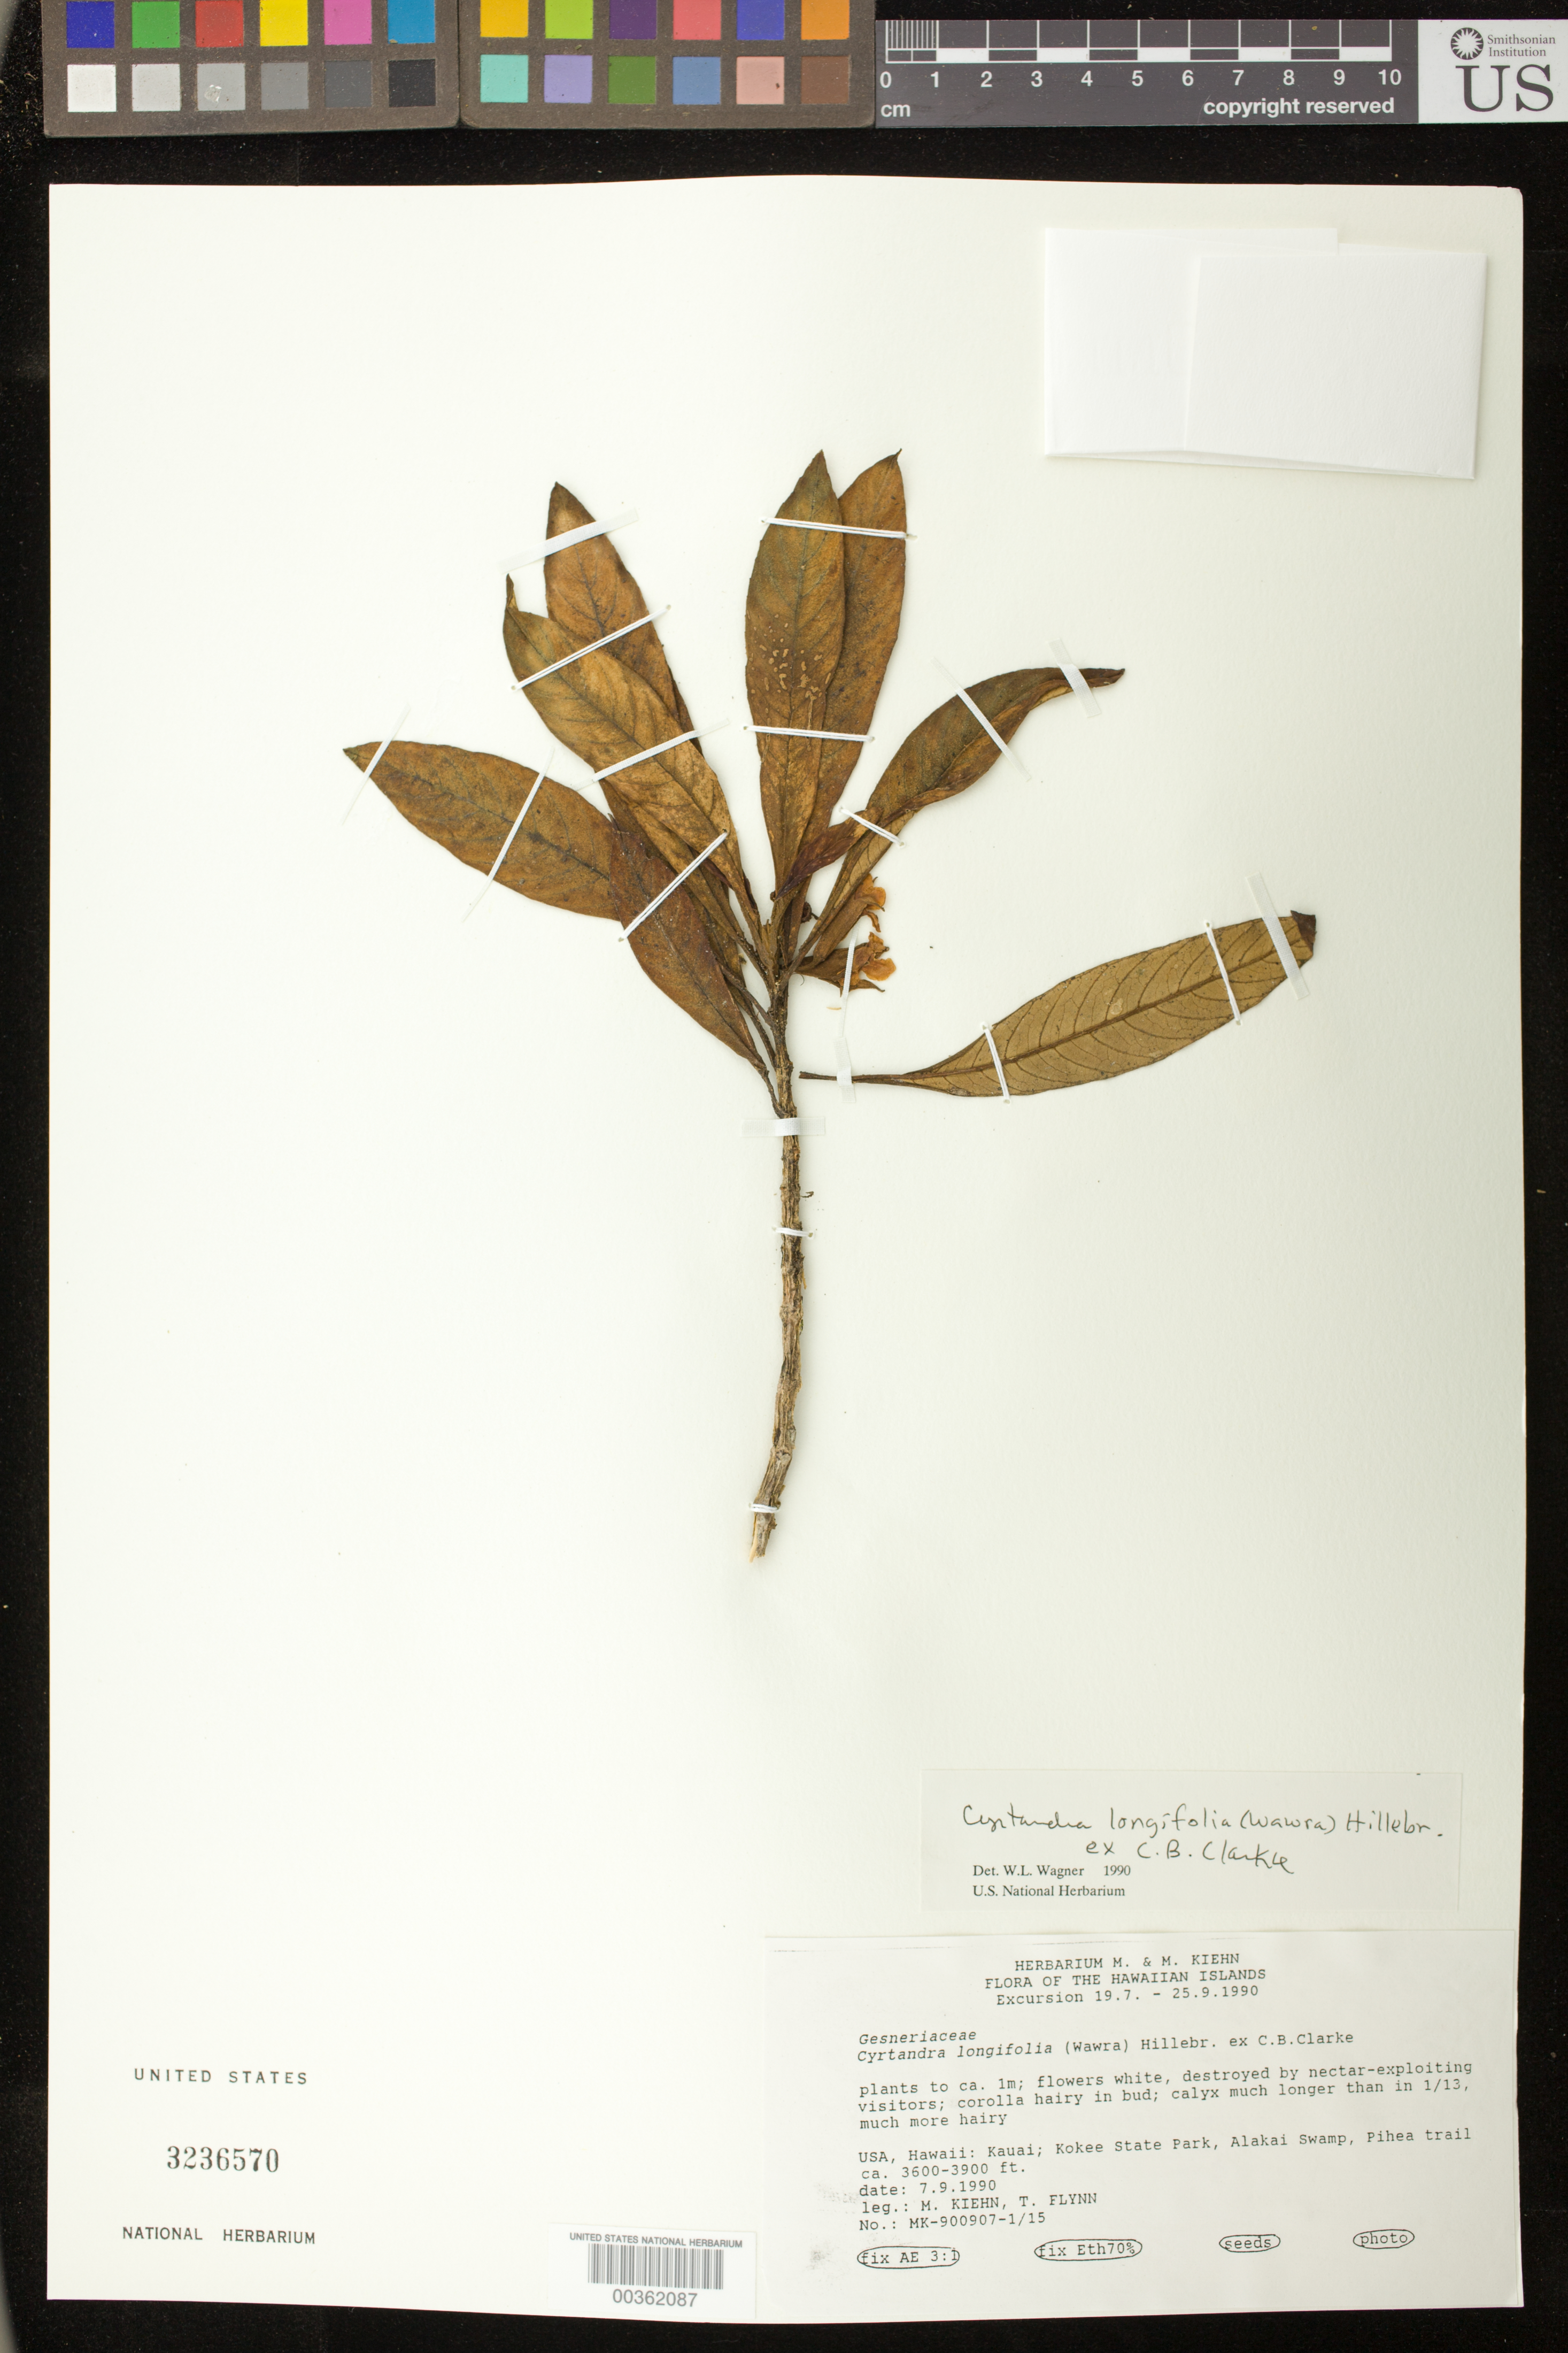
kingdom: Plantae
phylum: Tracheophyta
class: Magnoliopsida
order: Lamiales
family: Gesneriaceae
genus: Cyrtandra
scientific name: Cyrtandra longifolia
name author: (Wawra) Hillebr. ex C.B. Clarke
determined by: Wagner, W. L., (BOT), Smithsonian Institution - National Museum of Natural History (UNITED STATES)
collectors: M. Kiehn & T. W. Flynn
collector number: MK- 900907 -1/15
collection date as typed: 07 Sep 1990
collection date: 1990-09-07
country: United States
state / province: Hawaii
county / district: Kauai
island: Kaua'i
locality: Kokee State Park, Alakai Swamp, Pihea Trail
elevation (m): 1097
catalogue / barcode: US 3236570